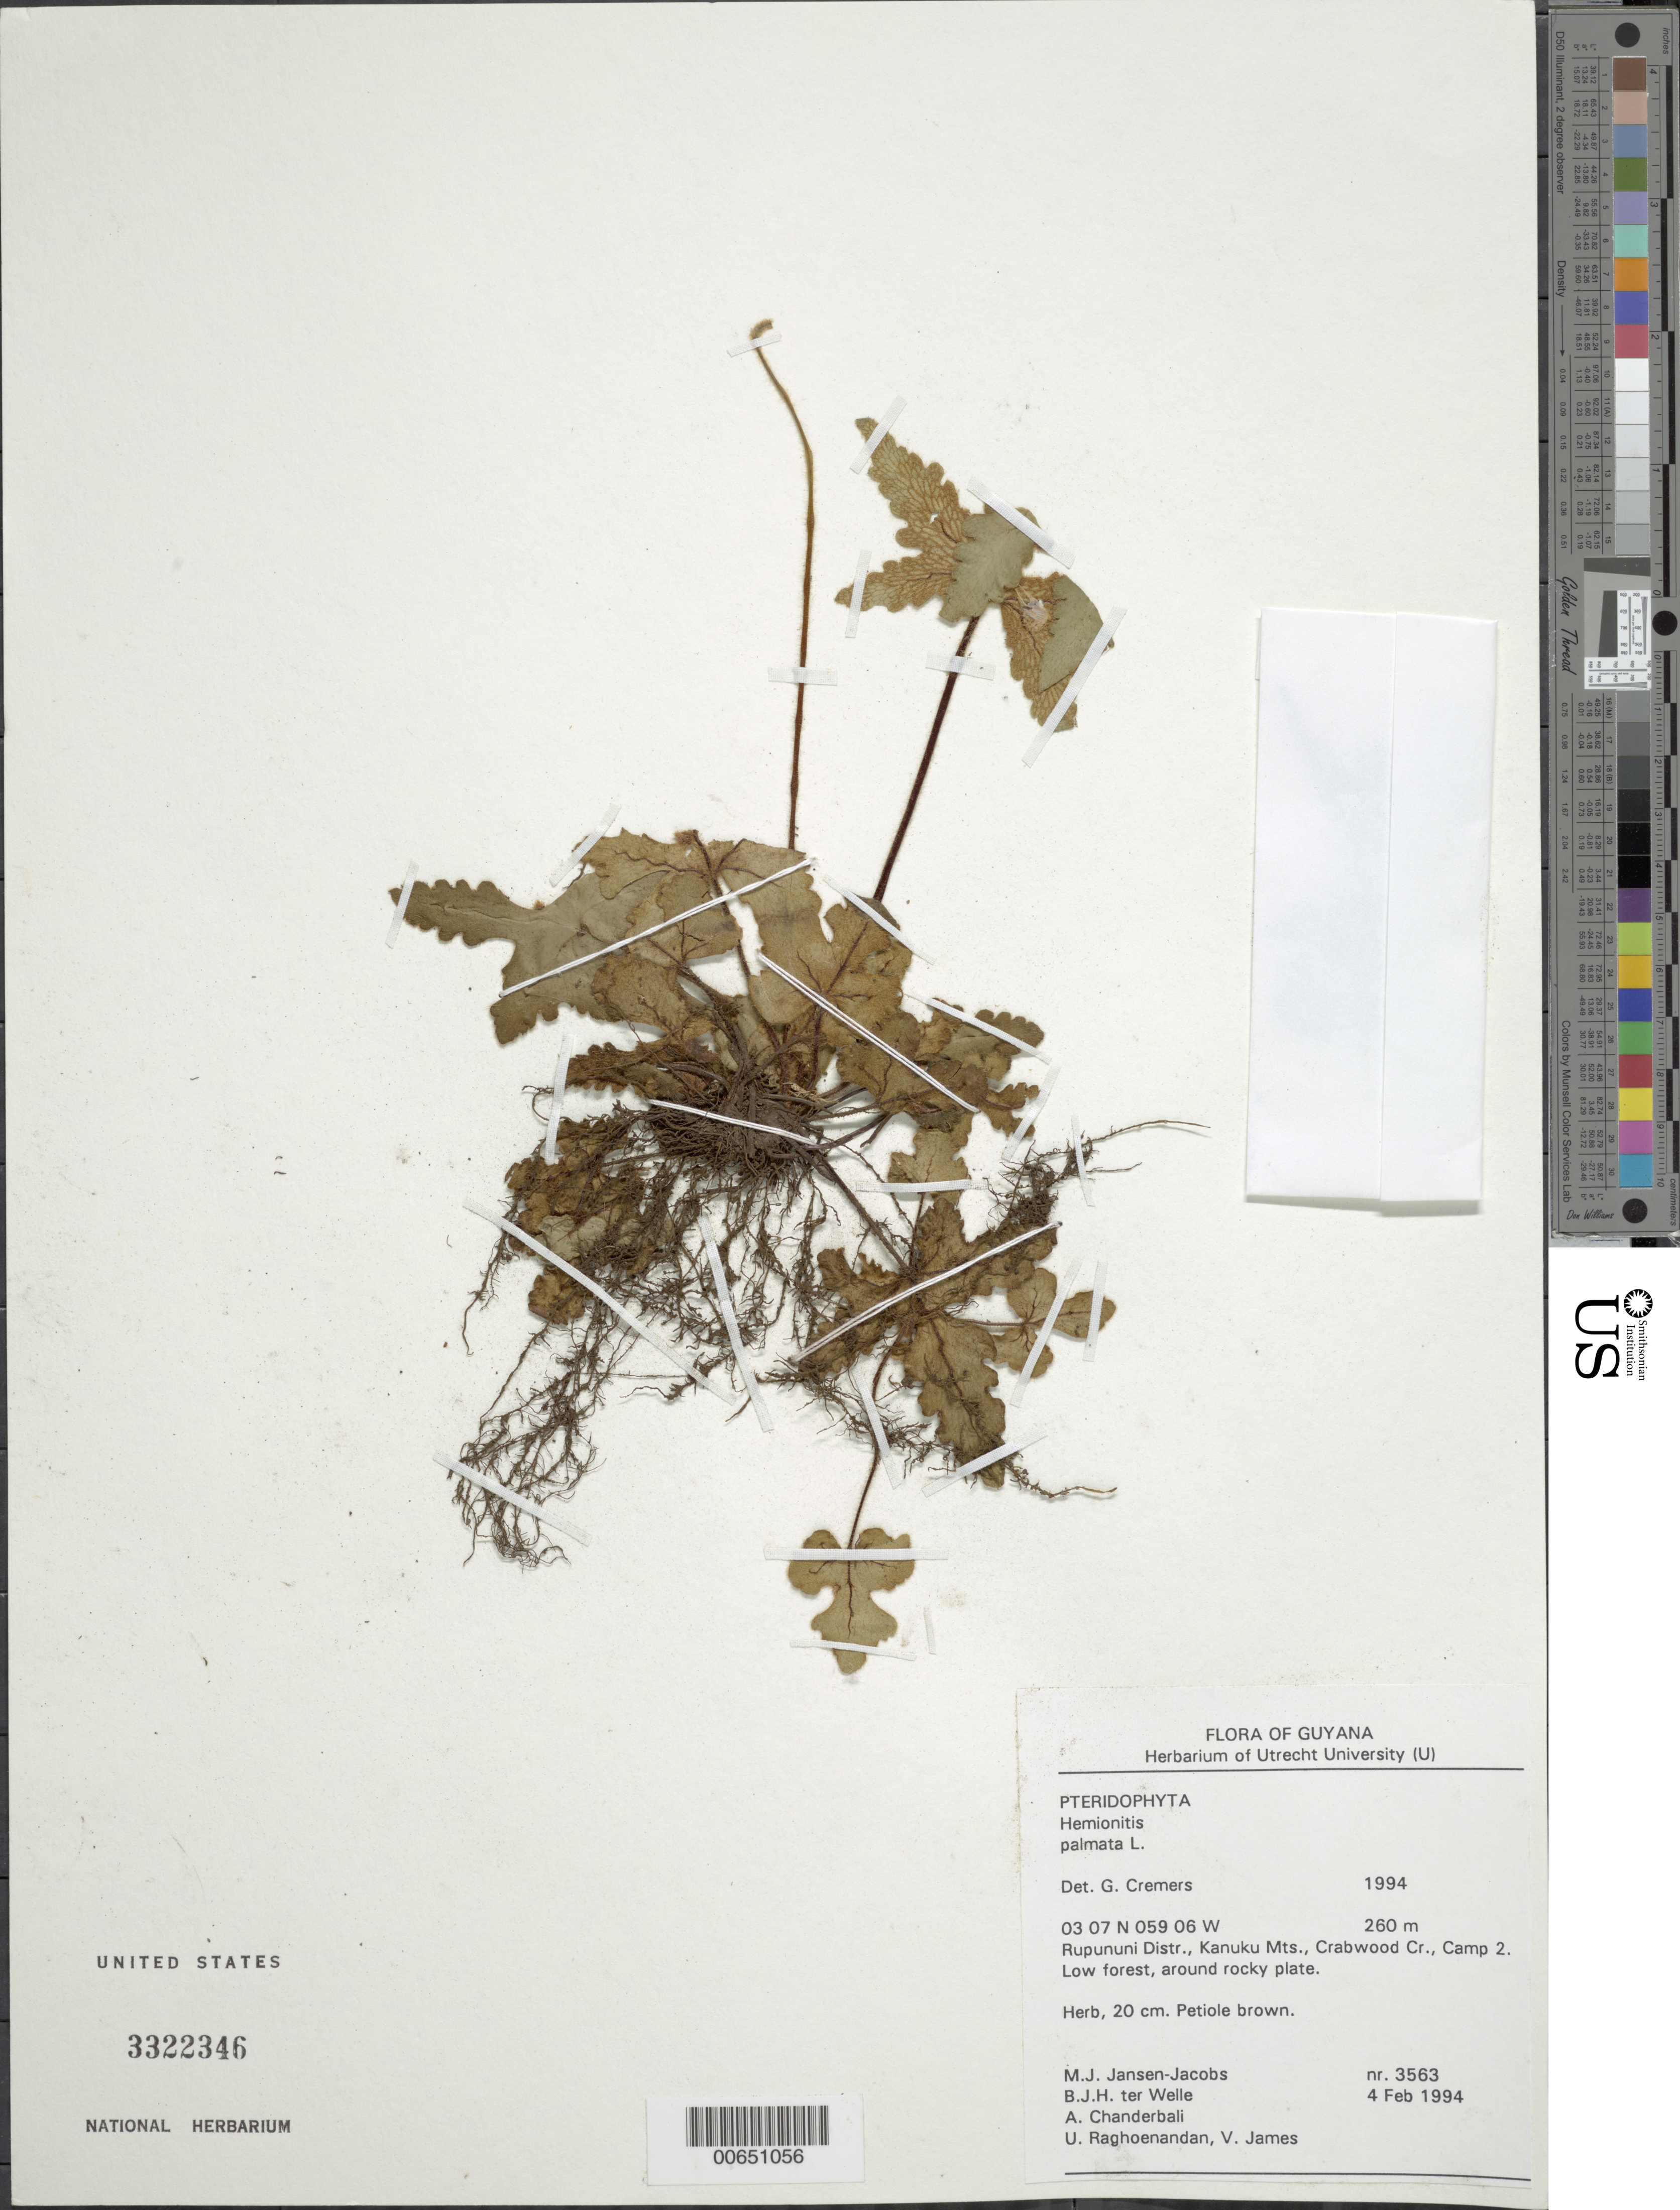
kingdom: Plantae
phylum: Tracheophyta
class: Polypodiopsida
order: Polypodiales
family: Pteridaceae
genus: Hemionitis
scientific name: Hemionitis palmata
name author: L.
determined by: Cremers, Georges A.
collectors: M. J. Jansen-Jacobs, B. Welle, A. S. Chanderbali, U. Raghoenandan & V. James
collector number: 3563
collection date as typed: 4-Feb-94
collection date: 1994-02-04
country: Guyana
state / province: U. Takutu-U. Essequibo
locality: Crabwood Cr., Camp 2, Kanuku Mts., Rupununi District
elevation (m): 260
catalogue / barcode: US 3322346